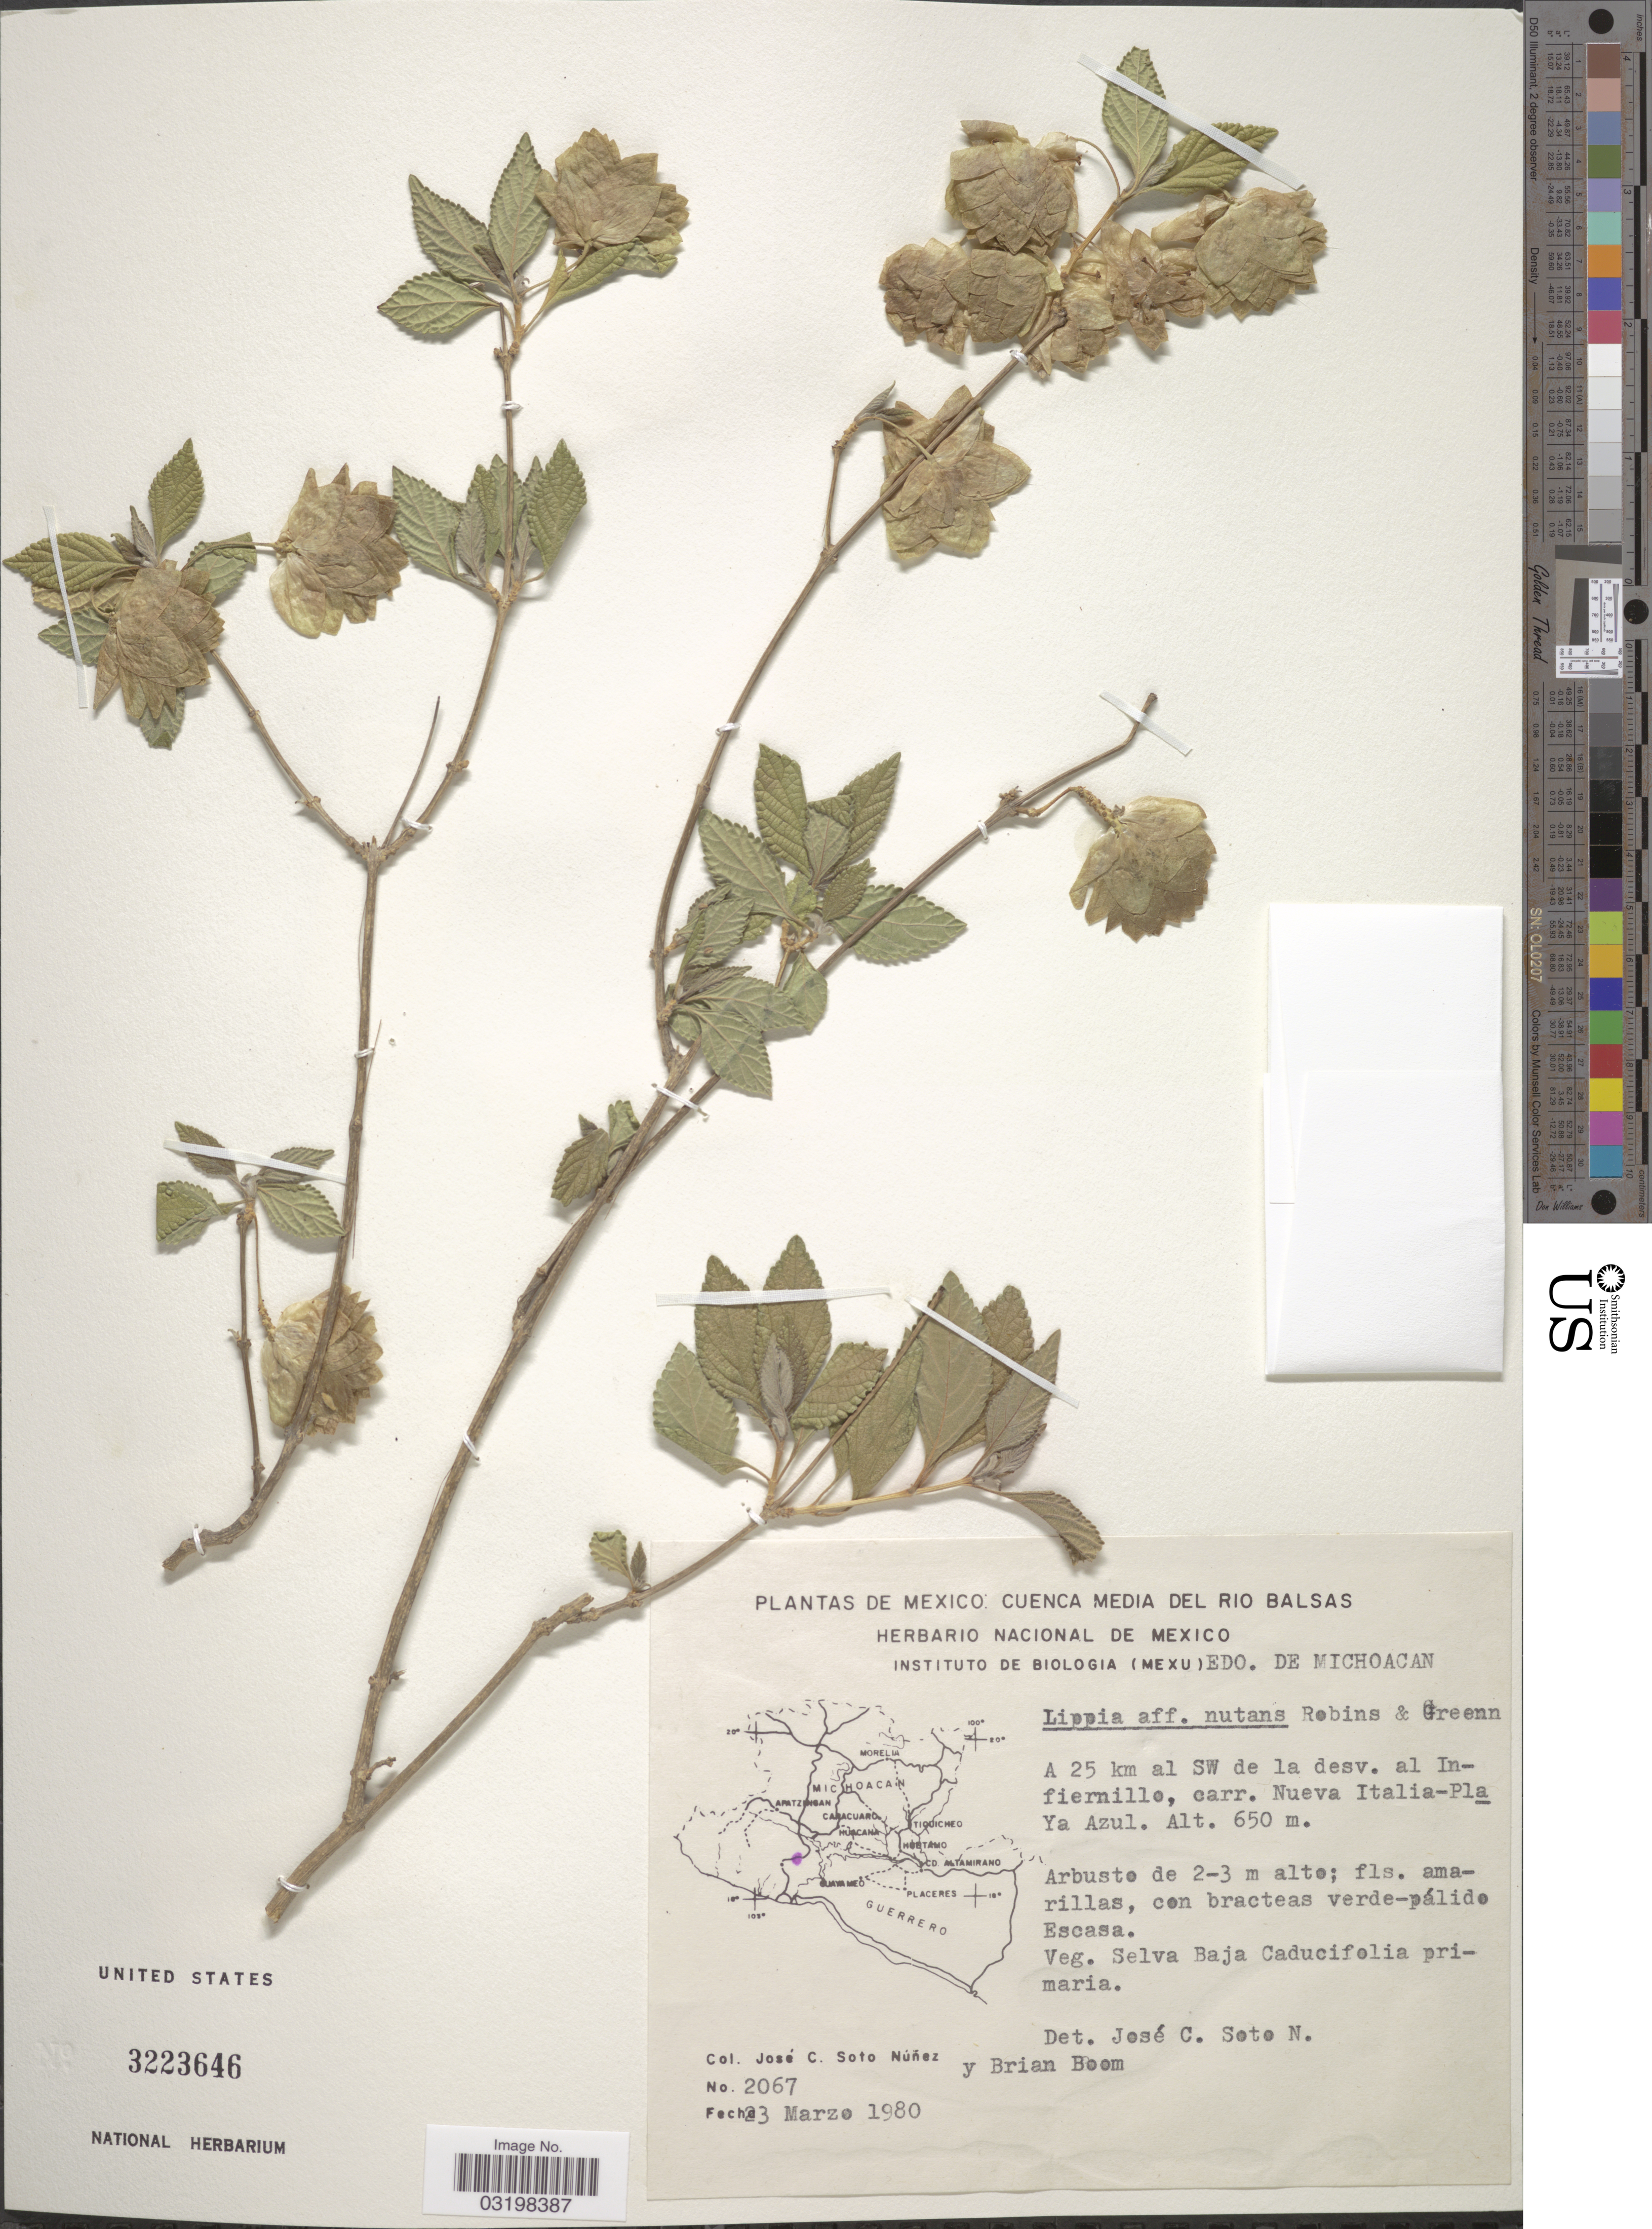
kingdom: Plantae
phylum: Tracheophyta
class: Magnoliopsida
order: Lamiales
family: Verbenaceae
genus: Lippia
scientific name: Lippia nutans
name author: B.L. Rob. & Greenm.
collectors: J. Soto & B. M. Boom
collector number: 2067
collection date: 1980-03-23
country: Mexico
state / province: Michoacán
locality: Cuenca Media del Rio Balsas. Edo. de Michoacan. A 25 km al SW de la desv. Infiernillo, carr. Nueva Italia-Playa Azul.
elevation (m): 650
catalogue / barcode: US 3223646